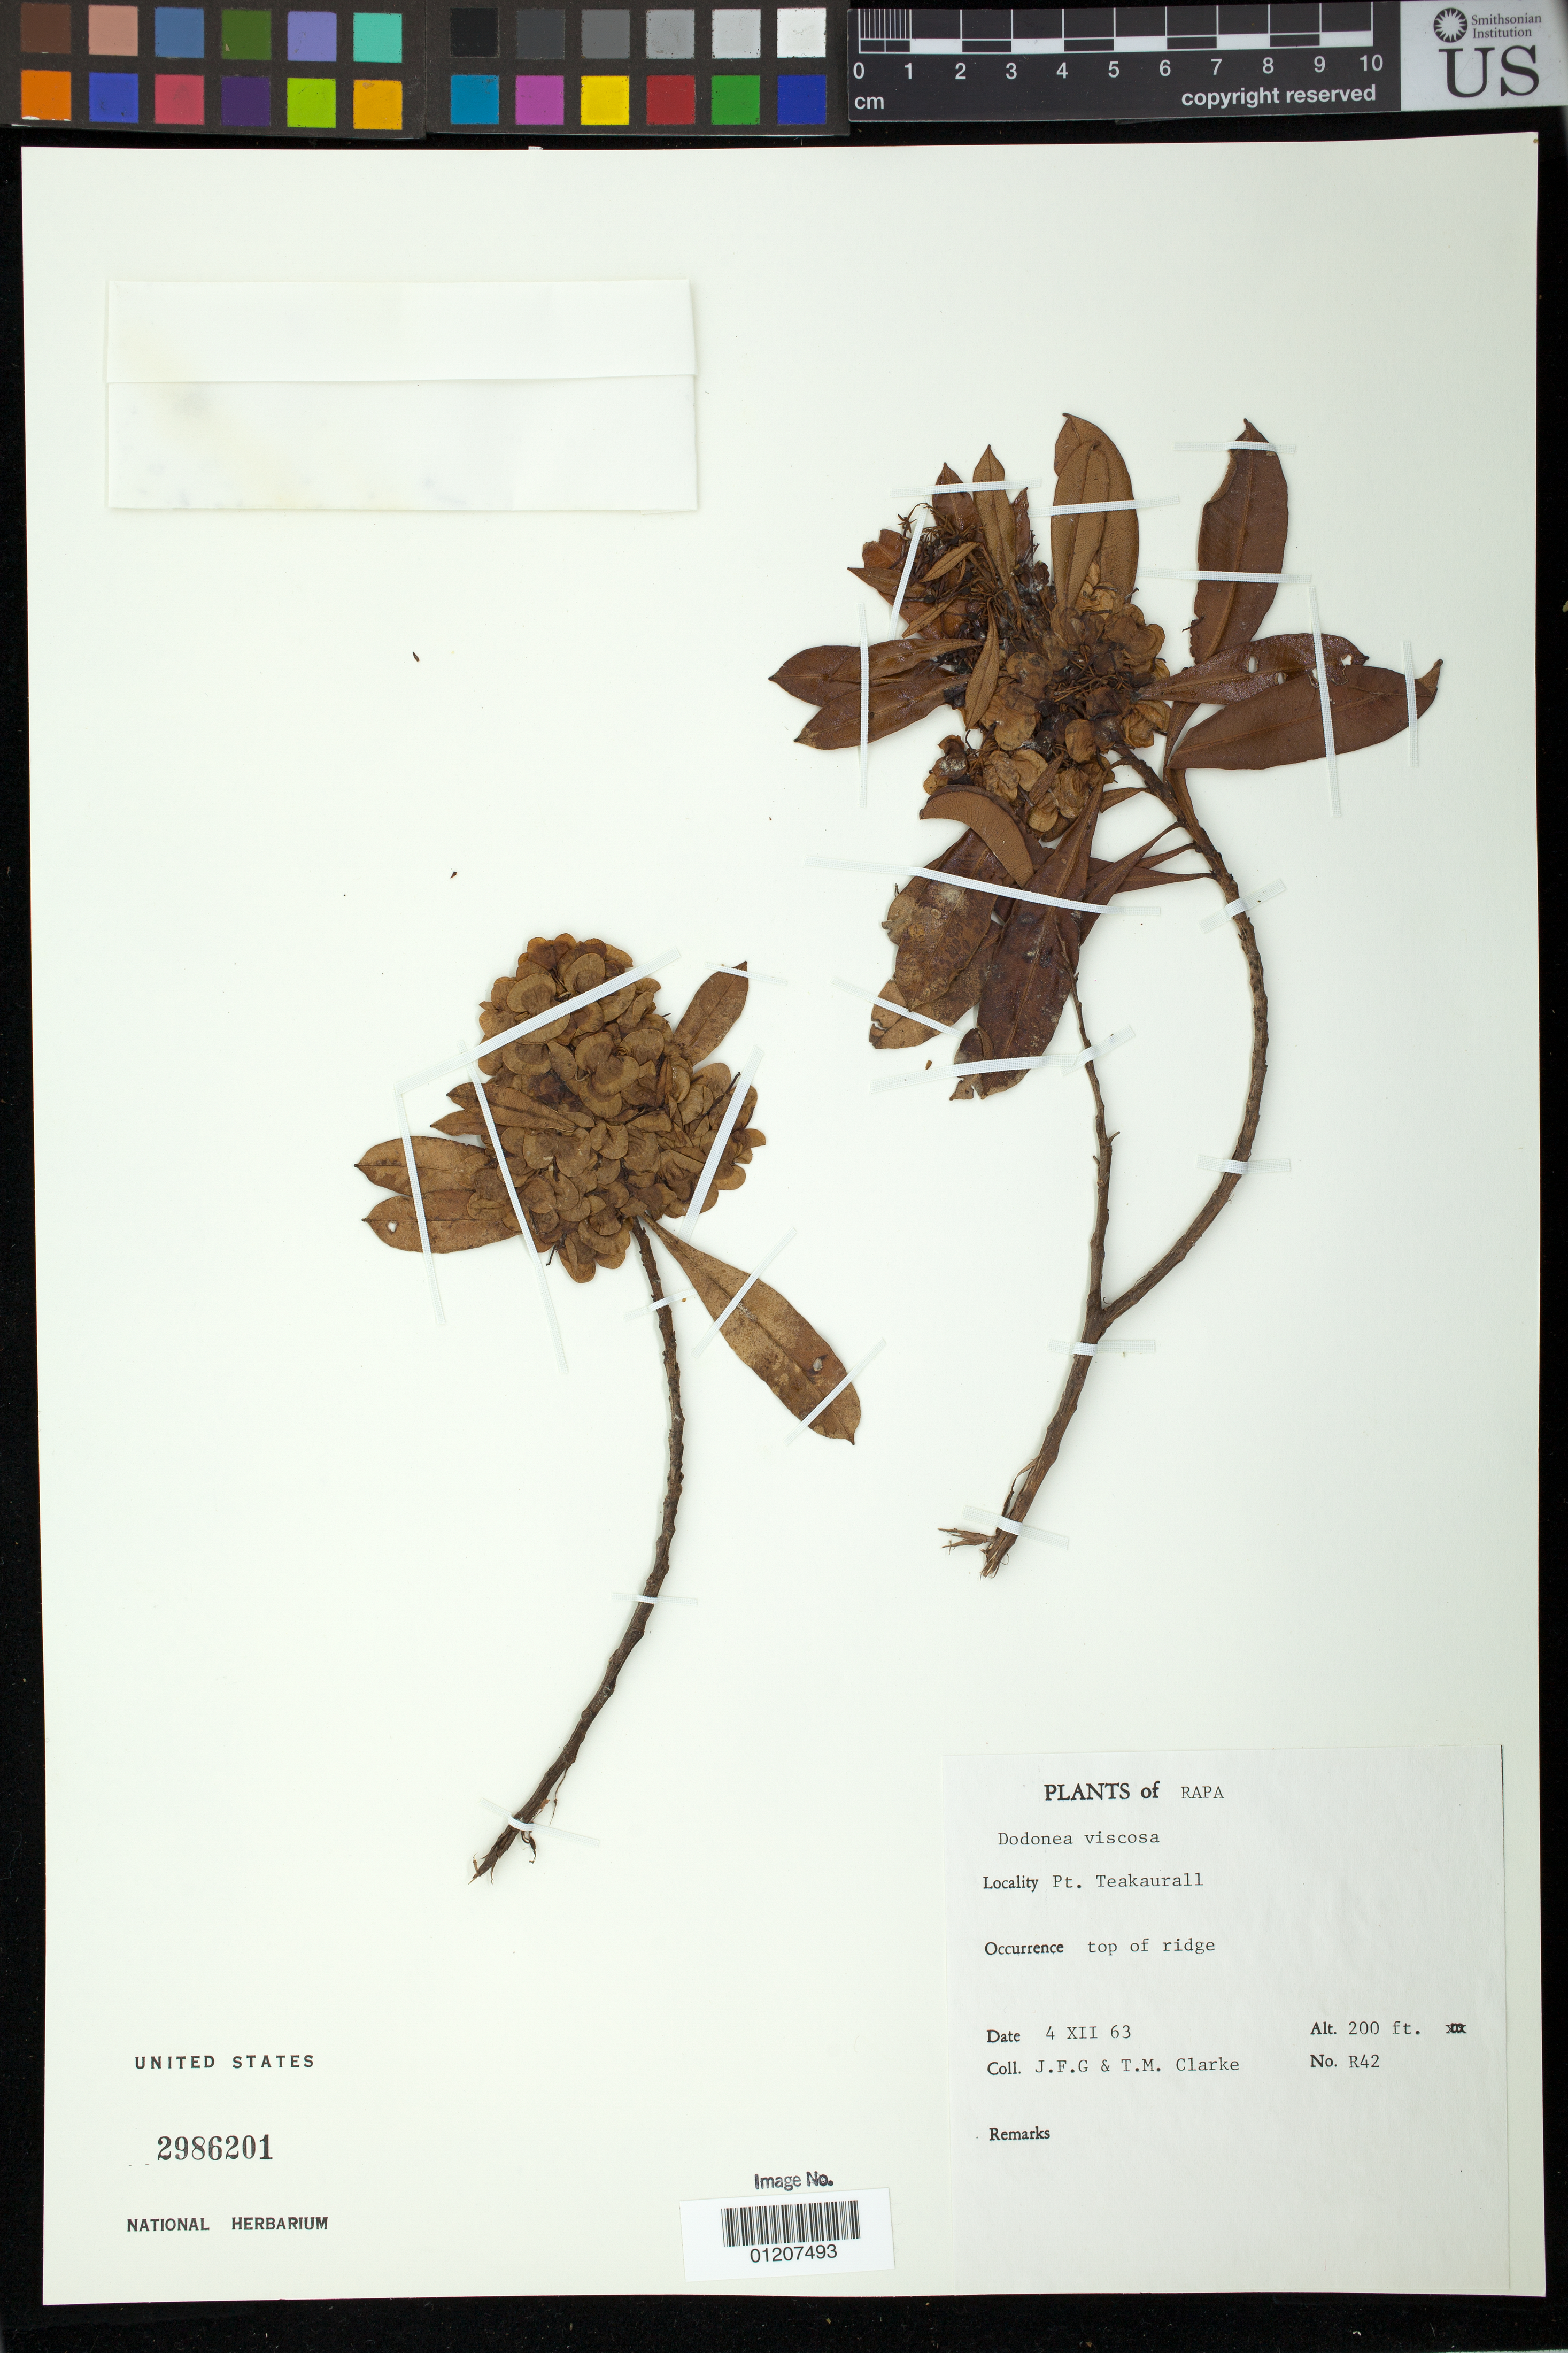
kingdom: Plantae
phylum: Tracheophyta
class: Magnoliopsida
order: Sapindales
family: Sapindaceae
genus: Dodonaea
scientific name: Dodonaea viscosa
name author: Jacq.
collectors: J. F. Clarke & T. M. Clarke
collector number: R42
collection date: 1963-12-04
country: French Polynesia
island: Rapa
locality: Pt. Teakaurall, top of ridge.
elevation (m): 61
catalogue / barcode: US 2986201